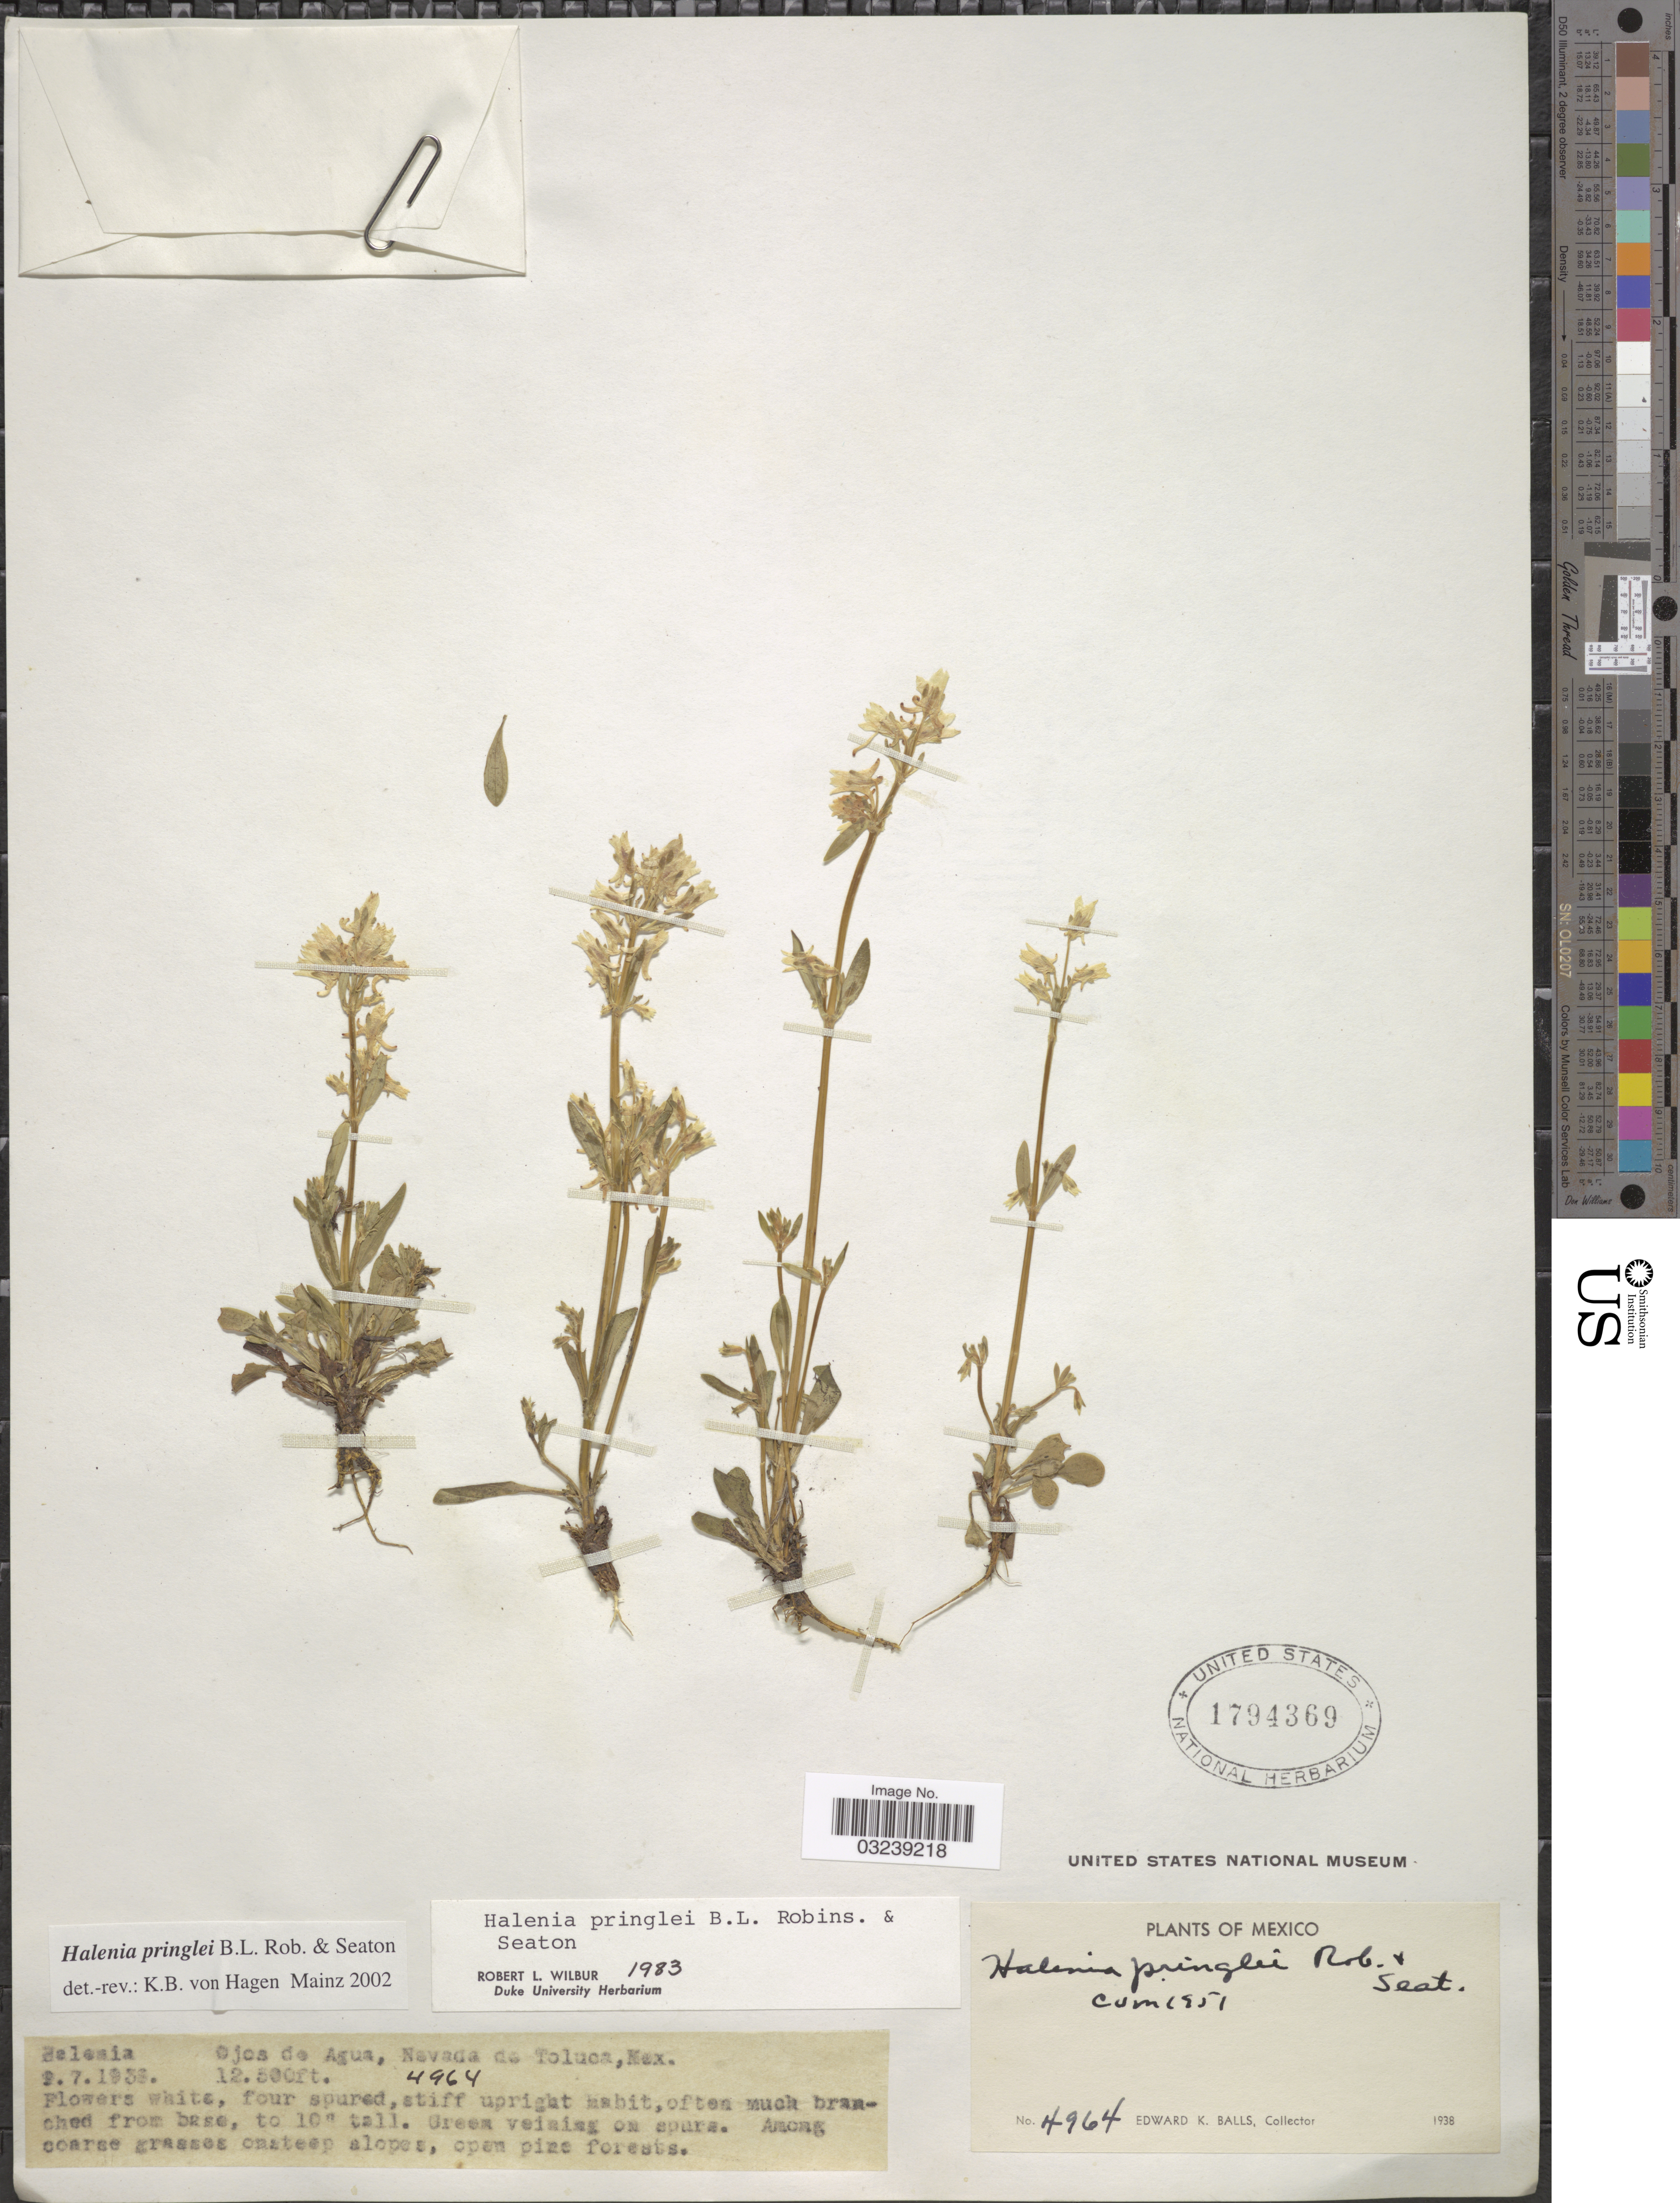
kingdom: Plantae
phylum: Tracheophyta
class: Magnoliopsida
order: Gentianales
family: Gentianaceae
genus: Halenia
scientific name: Halenia pringlei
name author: B.L. Rob. & Seaton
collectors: E. K. Balls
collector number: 4964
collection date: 1938-07-01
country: Mexico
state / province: México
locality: Ojos de Agua, Nevada de Toluca.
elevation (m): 3810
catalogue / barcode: US 1794369